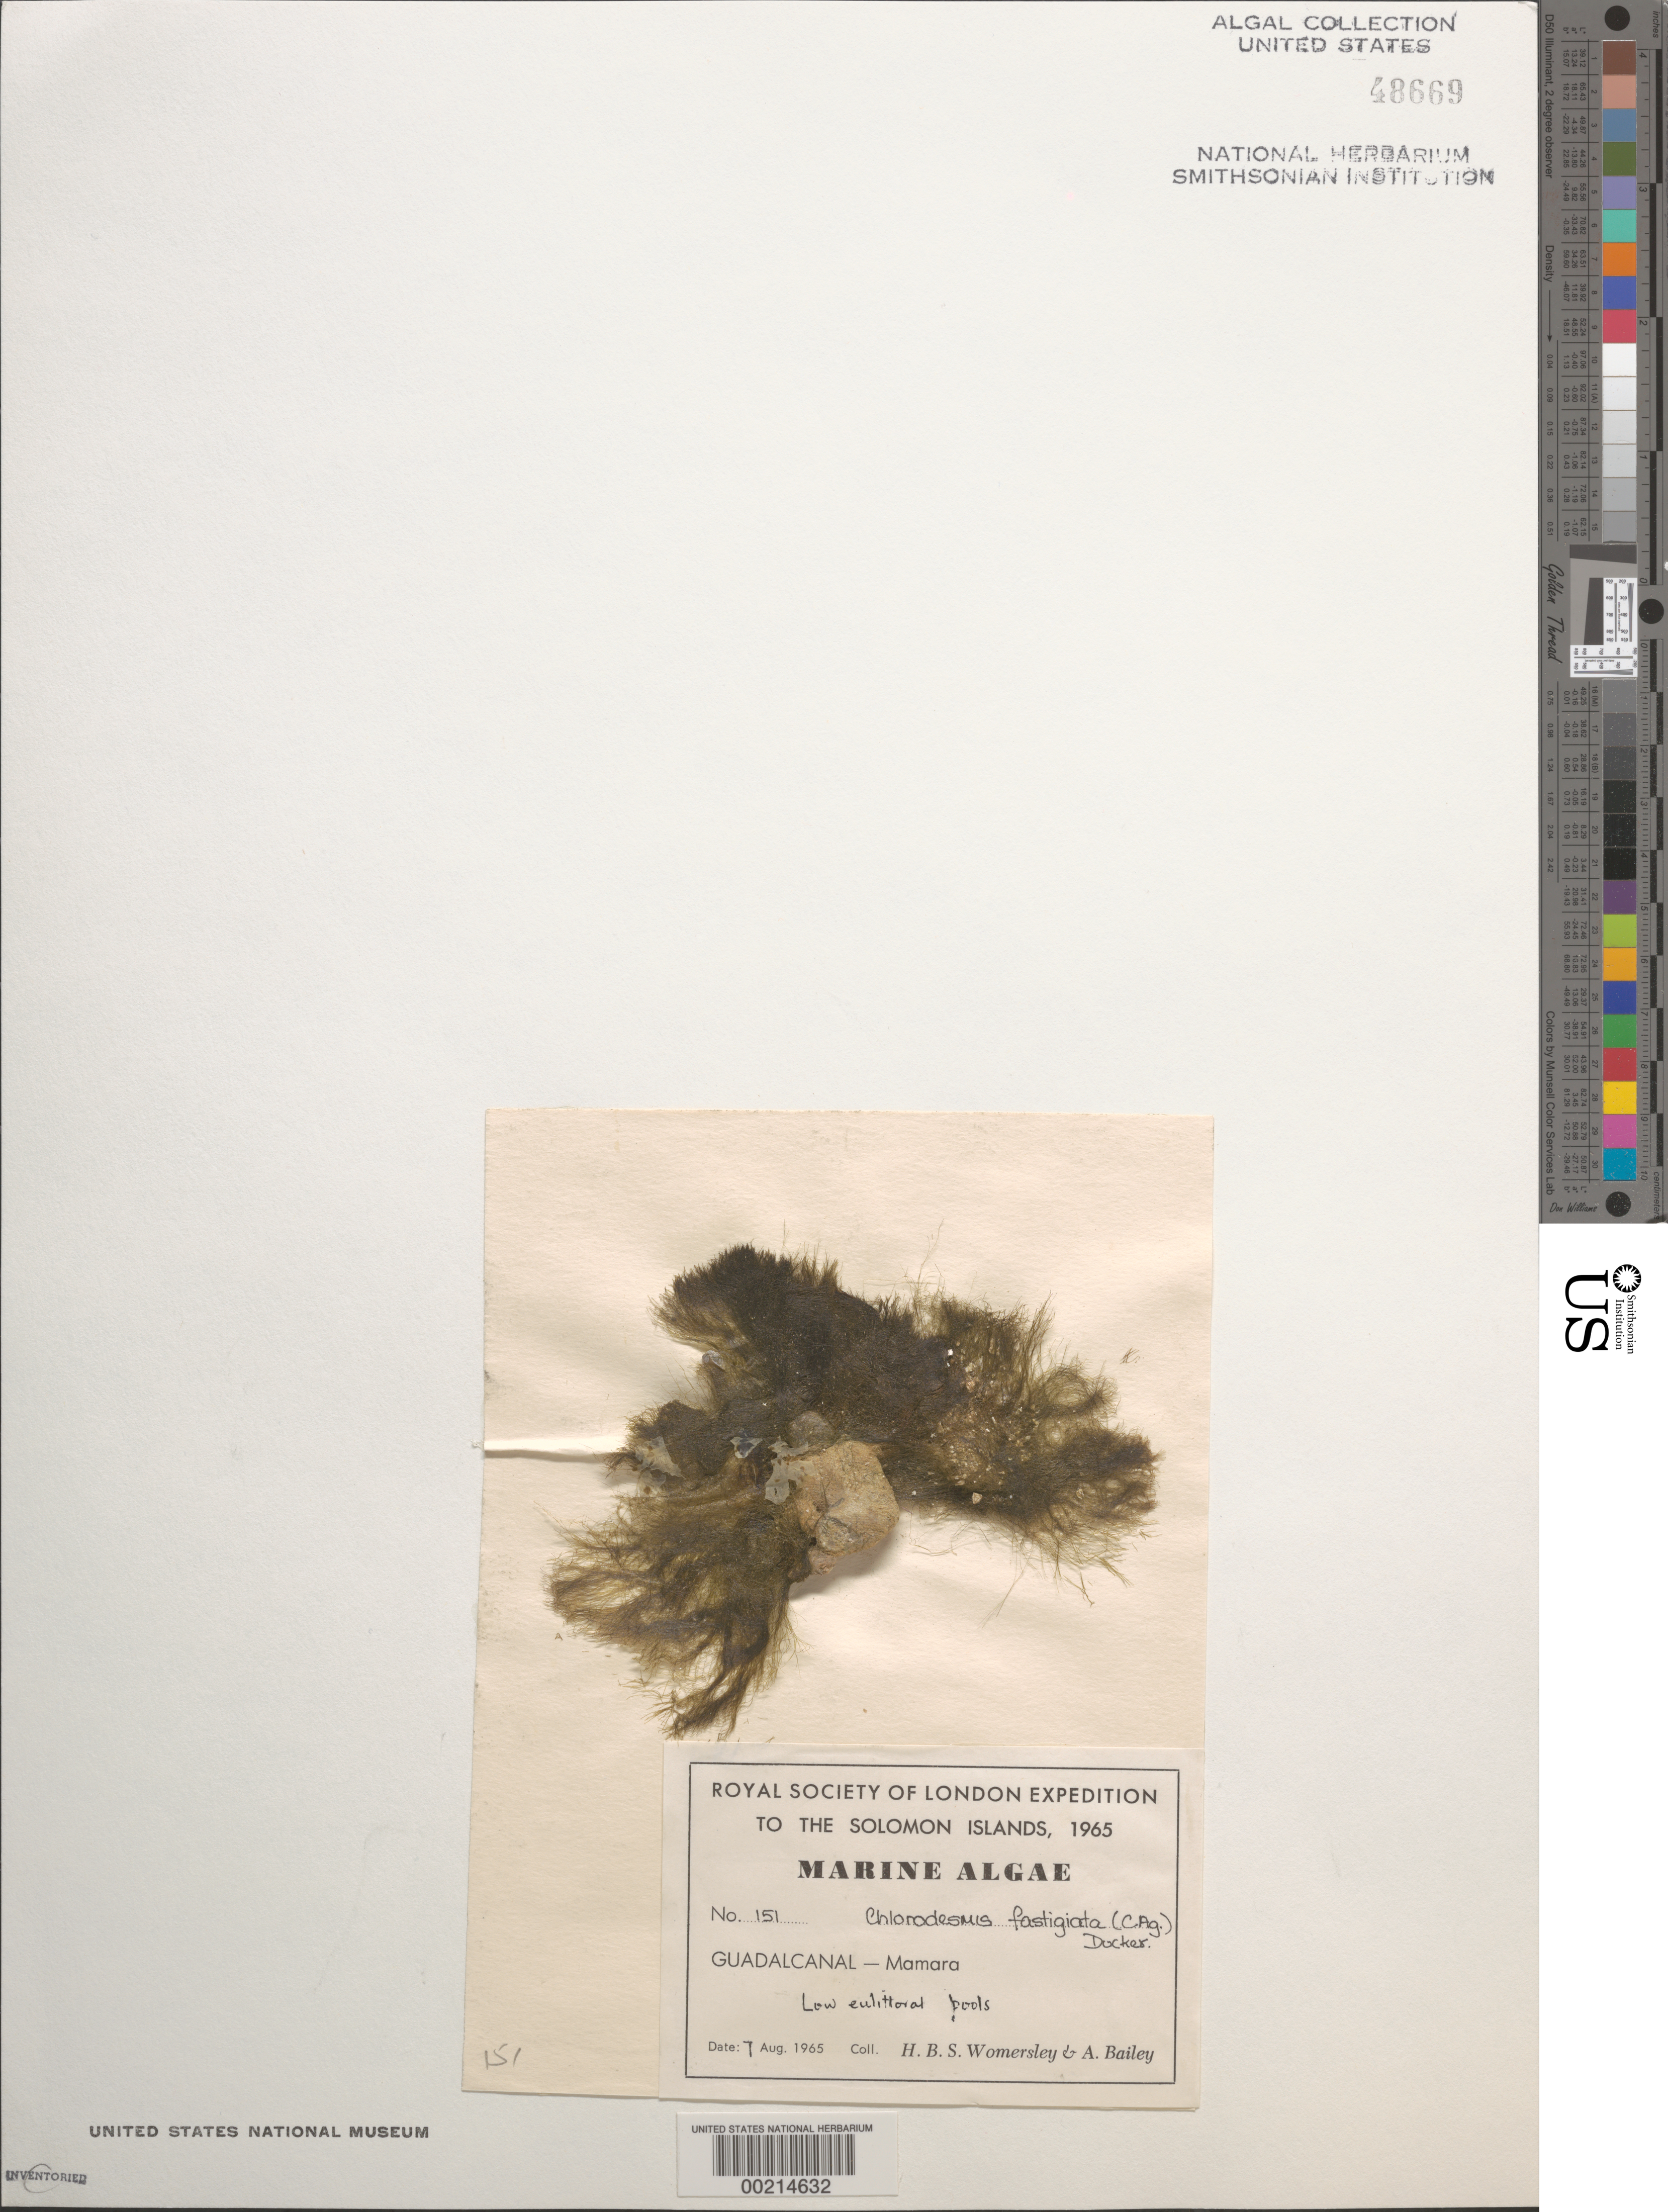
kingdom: Plantae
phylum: Chlorophyta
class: Ulvophyceae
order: Bryopsidales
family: Udoteaceae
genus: Chlorodesmis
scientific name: Chlorodesmis fastigiata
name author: (C. Agardh) S.C. Ducker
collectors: H. B. S. Womersley & A. Bailey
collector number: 151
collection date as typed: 07 Aug 1965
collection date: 1965-08-07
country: Solomon Islands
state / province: Guadalcanal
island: Guadalcanal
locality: Mamara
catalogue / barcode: US 48669